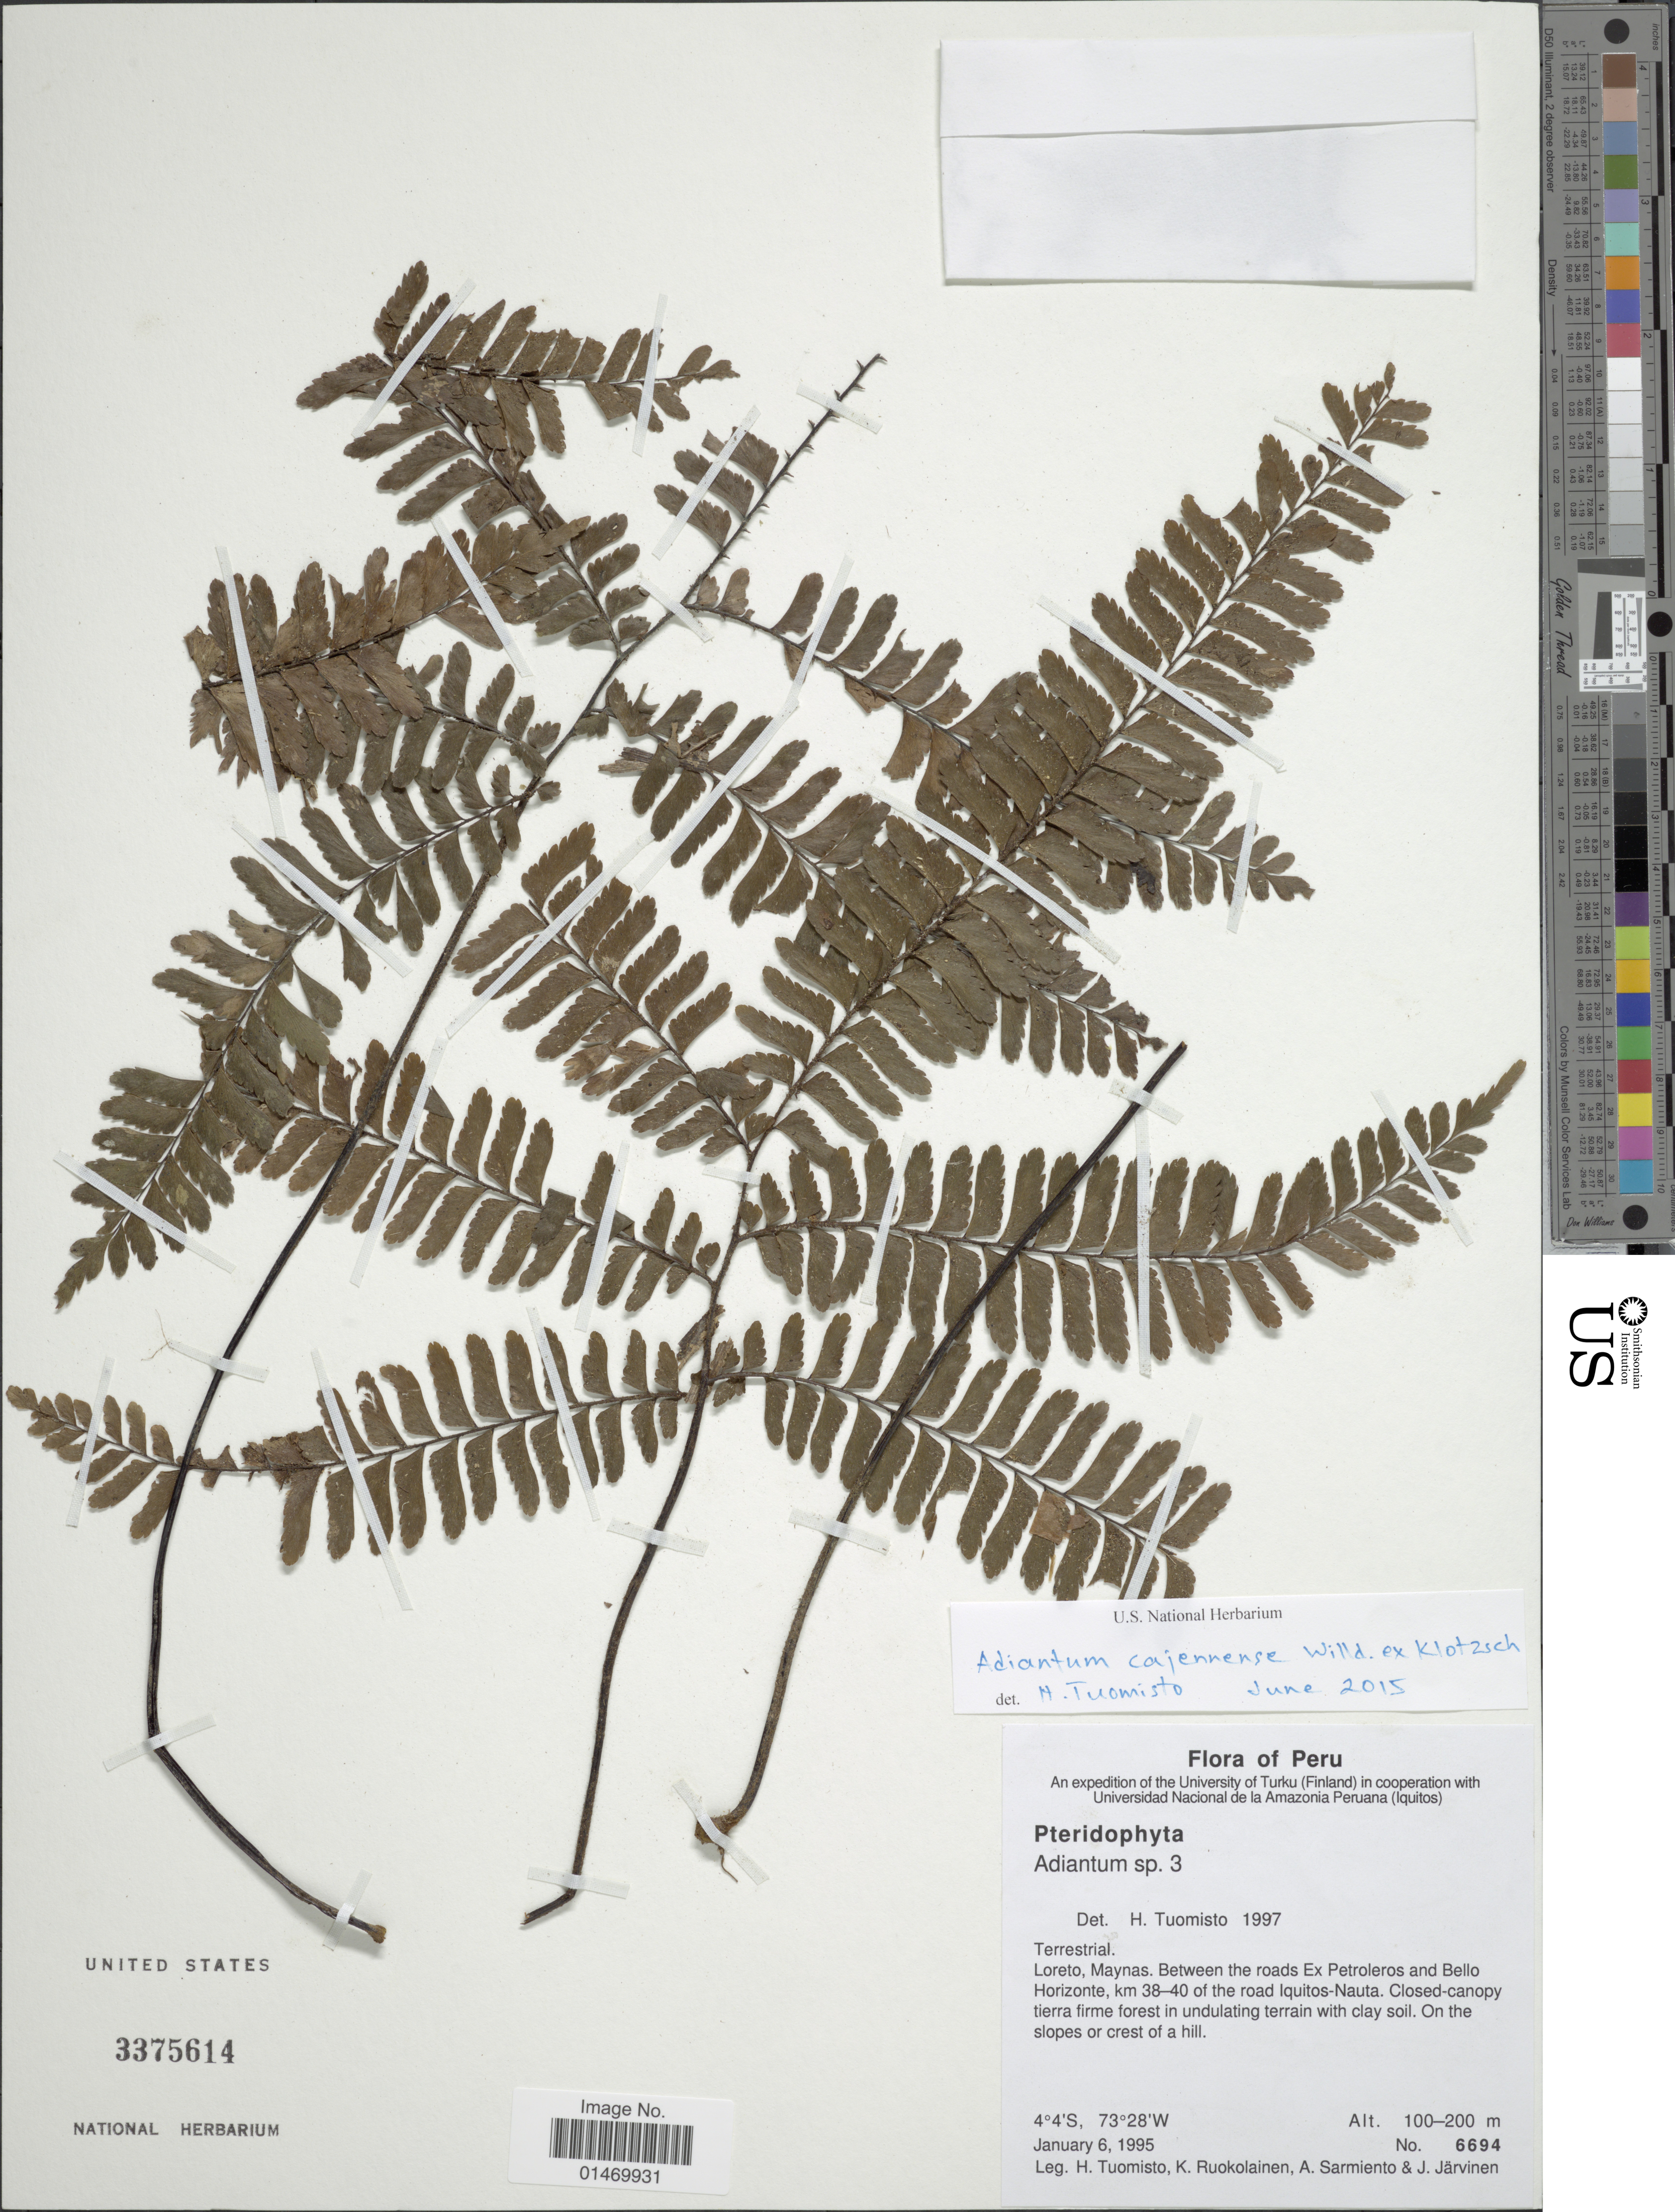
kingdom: Plantae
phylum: Tracheophyta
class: Polypodiopsida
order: Polypodiales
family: Pteridaceae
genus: Adiantum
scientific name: Adiantum cajennense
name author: Willd. ex Klotzsch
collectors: H. Tuomisto, K. Ruokolainen, A. Sarmiento & J. Järvinen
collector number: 6694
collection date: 1995-01-06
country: Peru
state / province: Loreto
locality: Peru, Maynas, between the roads Ex Petroleros and Bello Horizonte, km 38-40 of the road Iquitos-Natura.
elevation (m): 100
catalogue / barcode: US 3375614